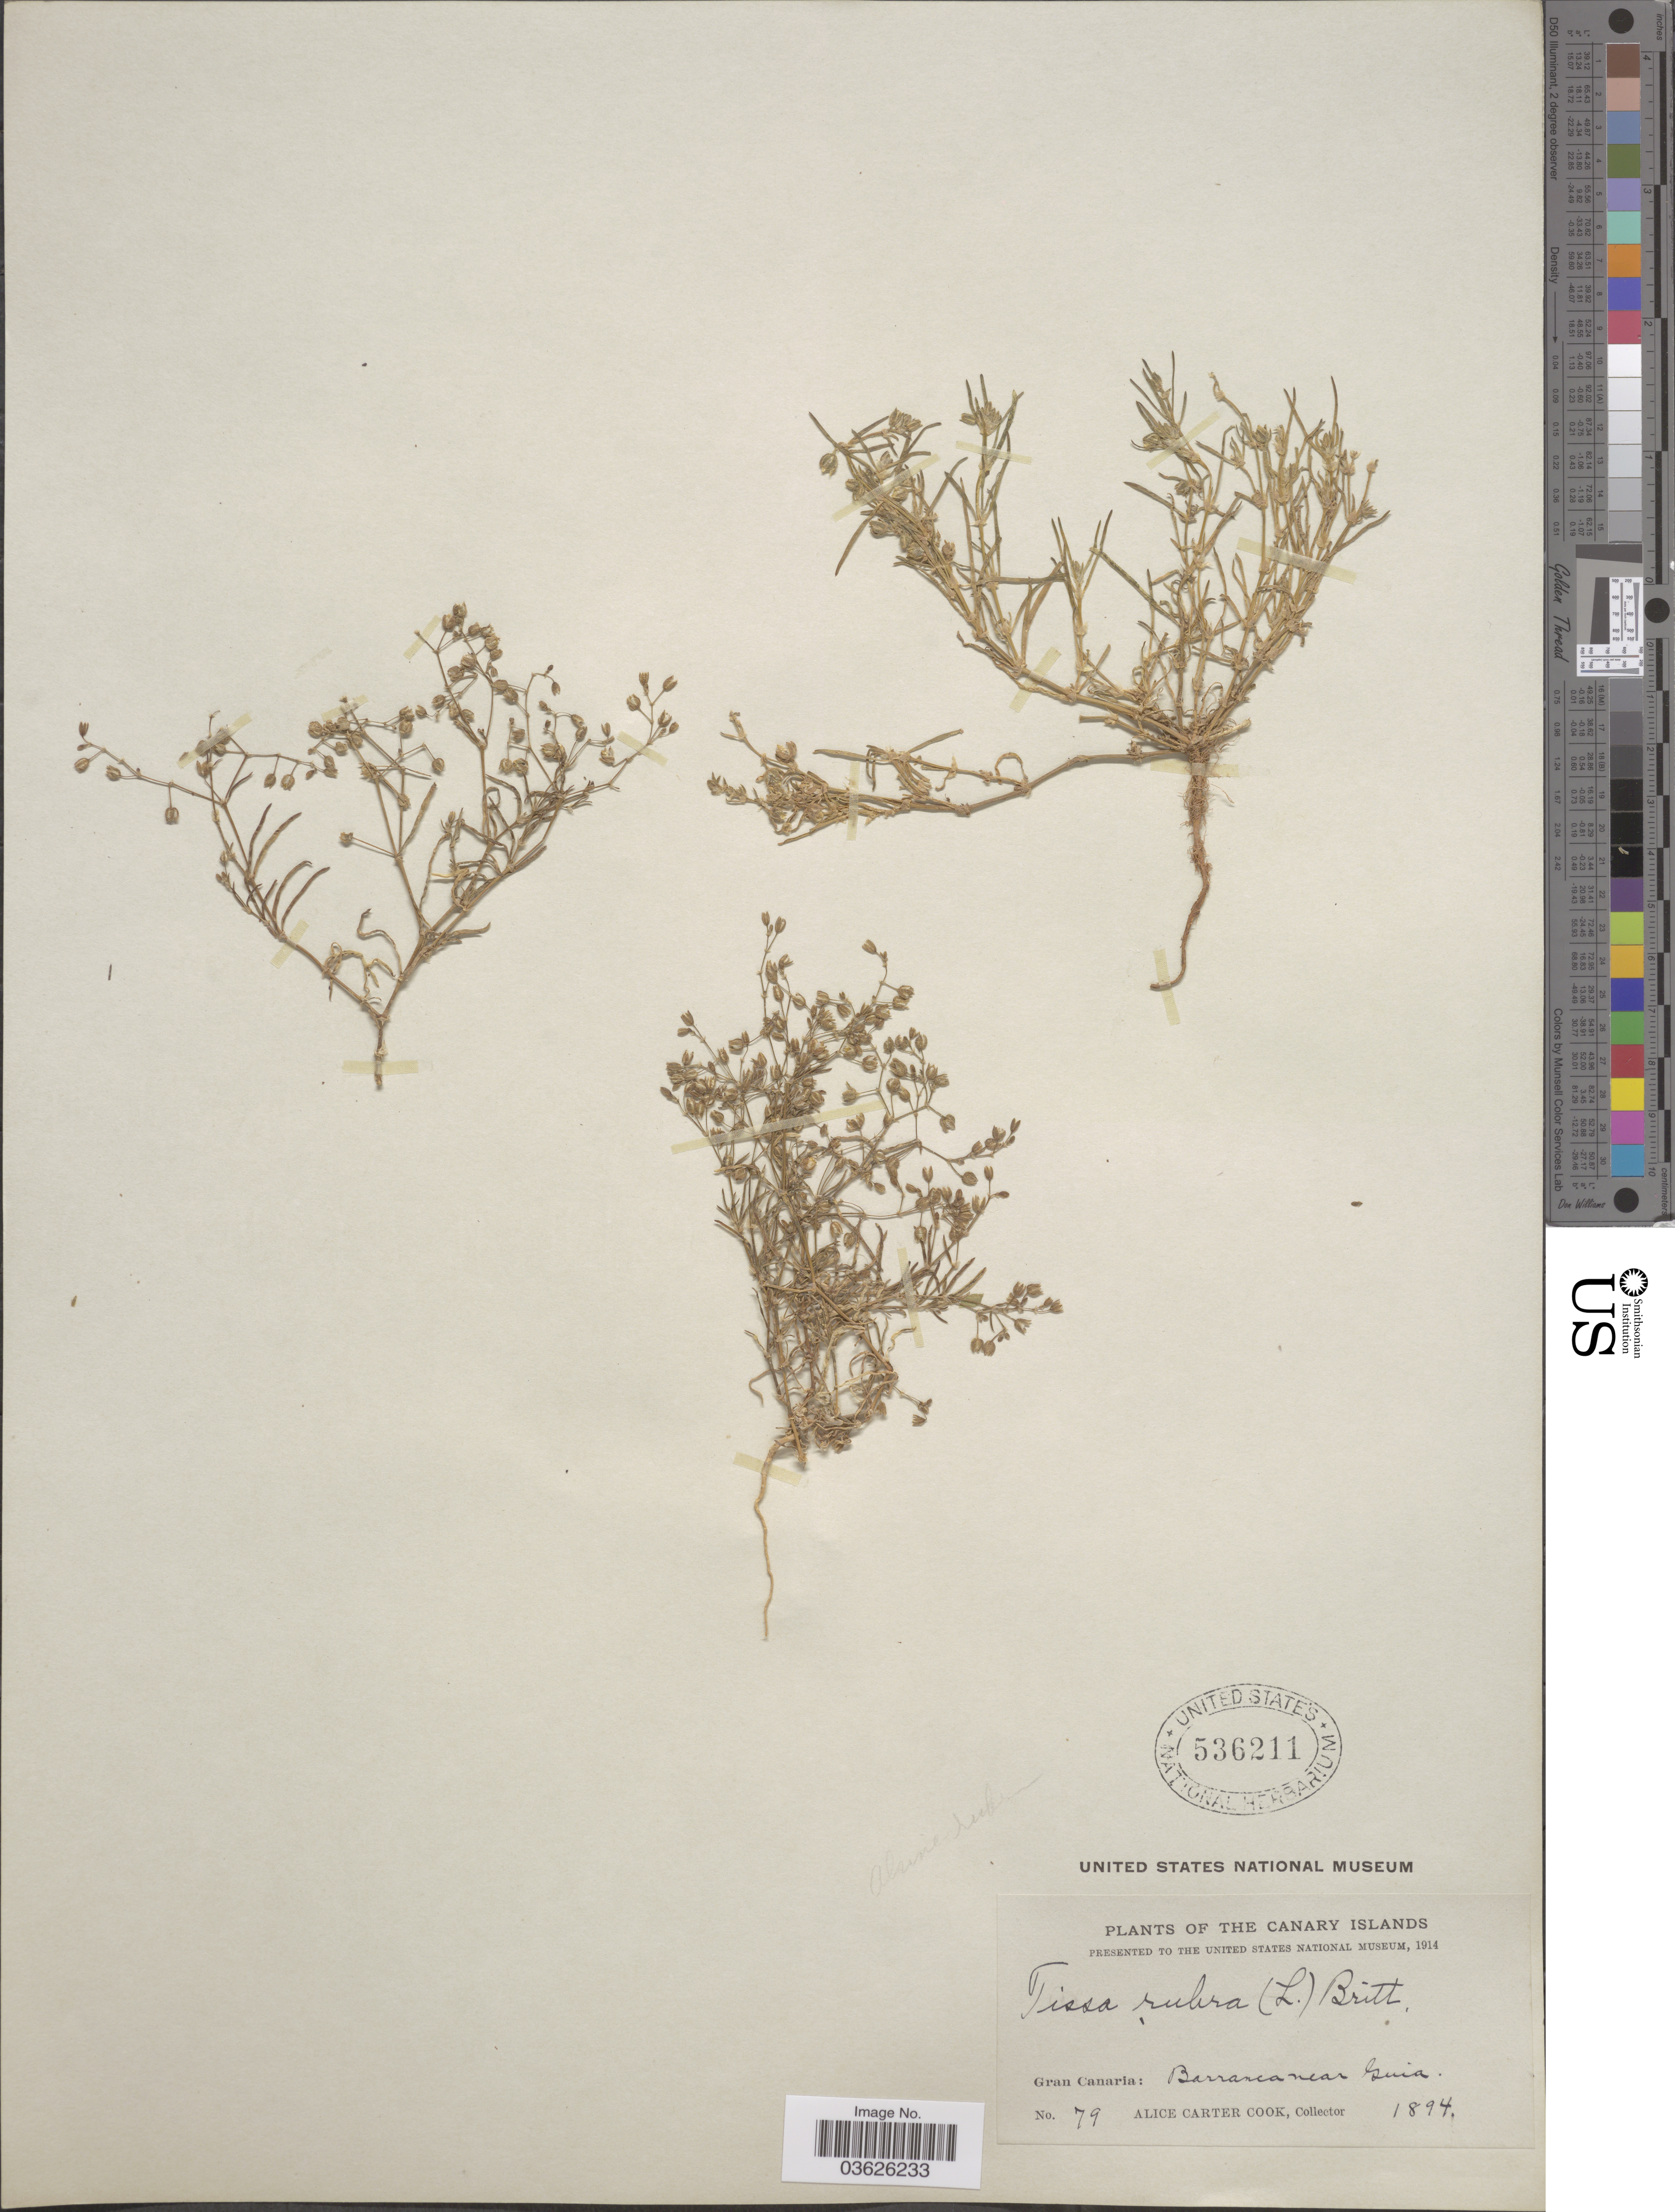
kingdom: Plantae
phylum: Tracheophyta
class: Magnoliopsida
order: Caryophyllales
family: Caryophyllaceae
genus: Spergularia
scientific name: Spergularia rubra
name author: (L.) J. Presl & C. Presl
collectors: Alice C. Cook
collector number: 79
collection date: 1894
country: Spain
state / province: Canarias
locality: The Canary Islands. Gran Canaria: Barranca near Guia.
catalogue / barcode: US 536211